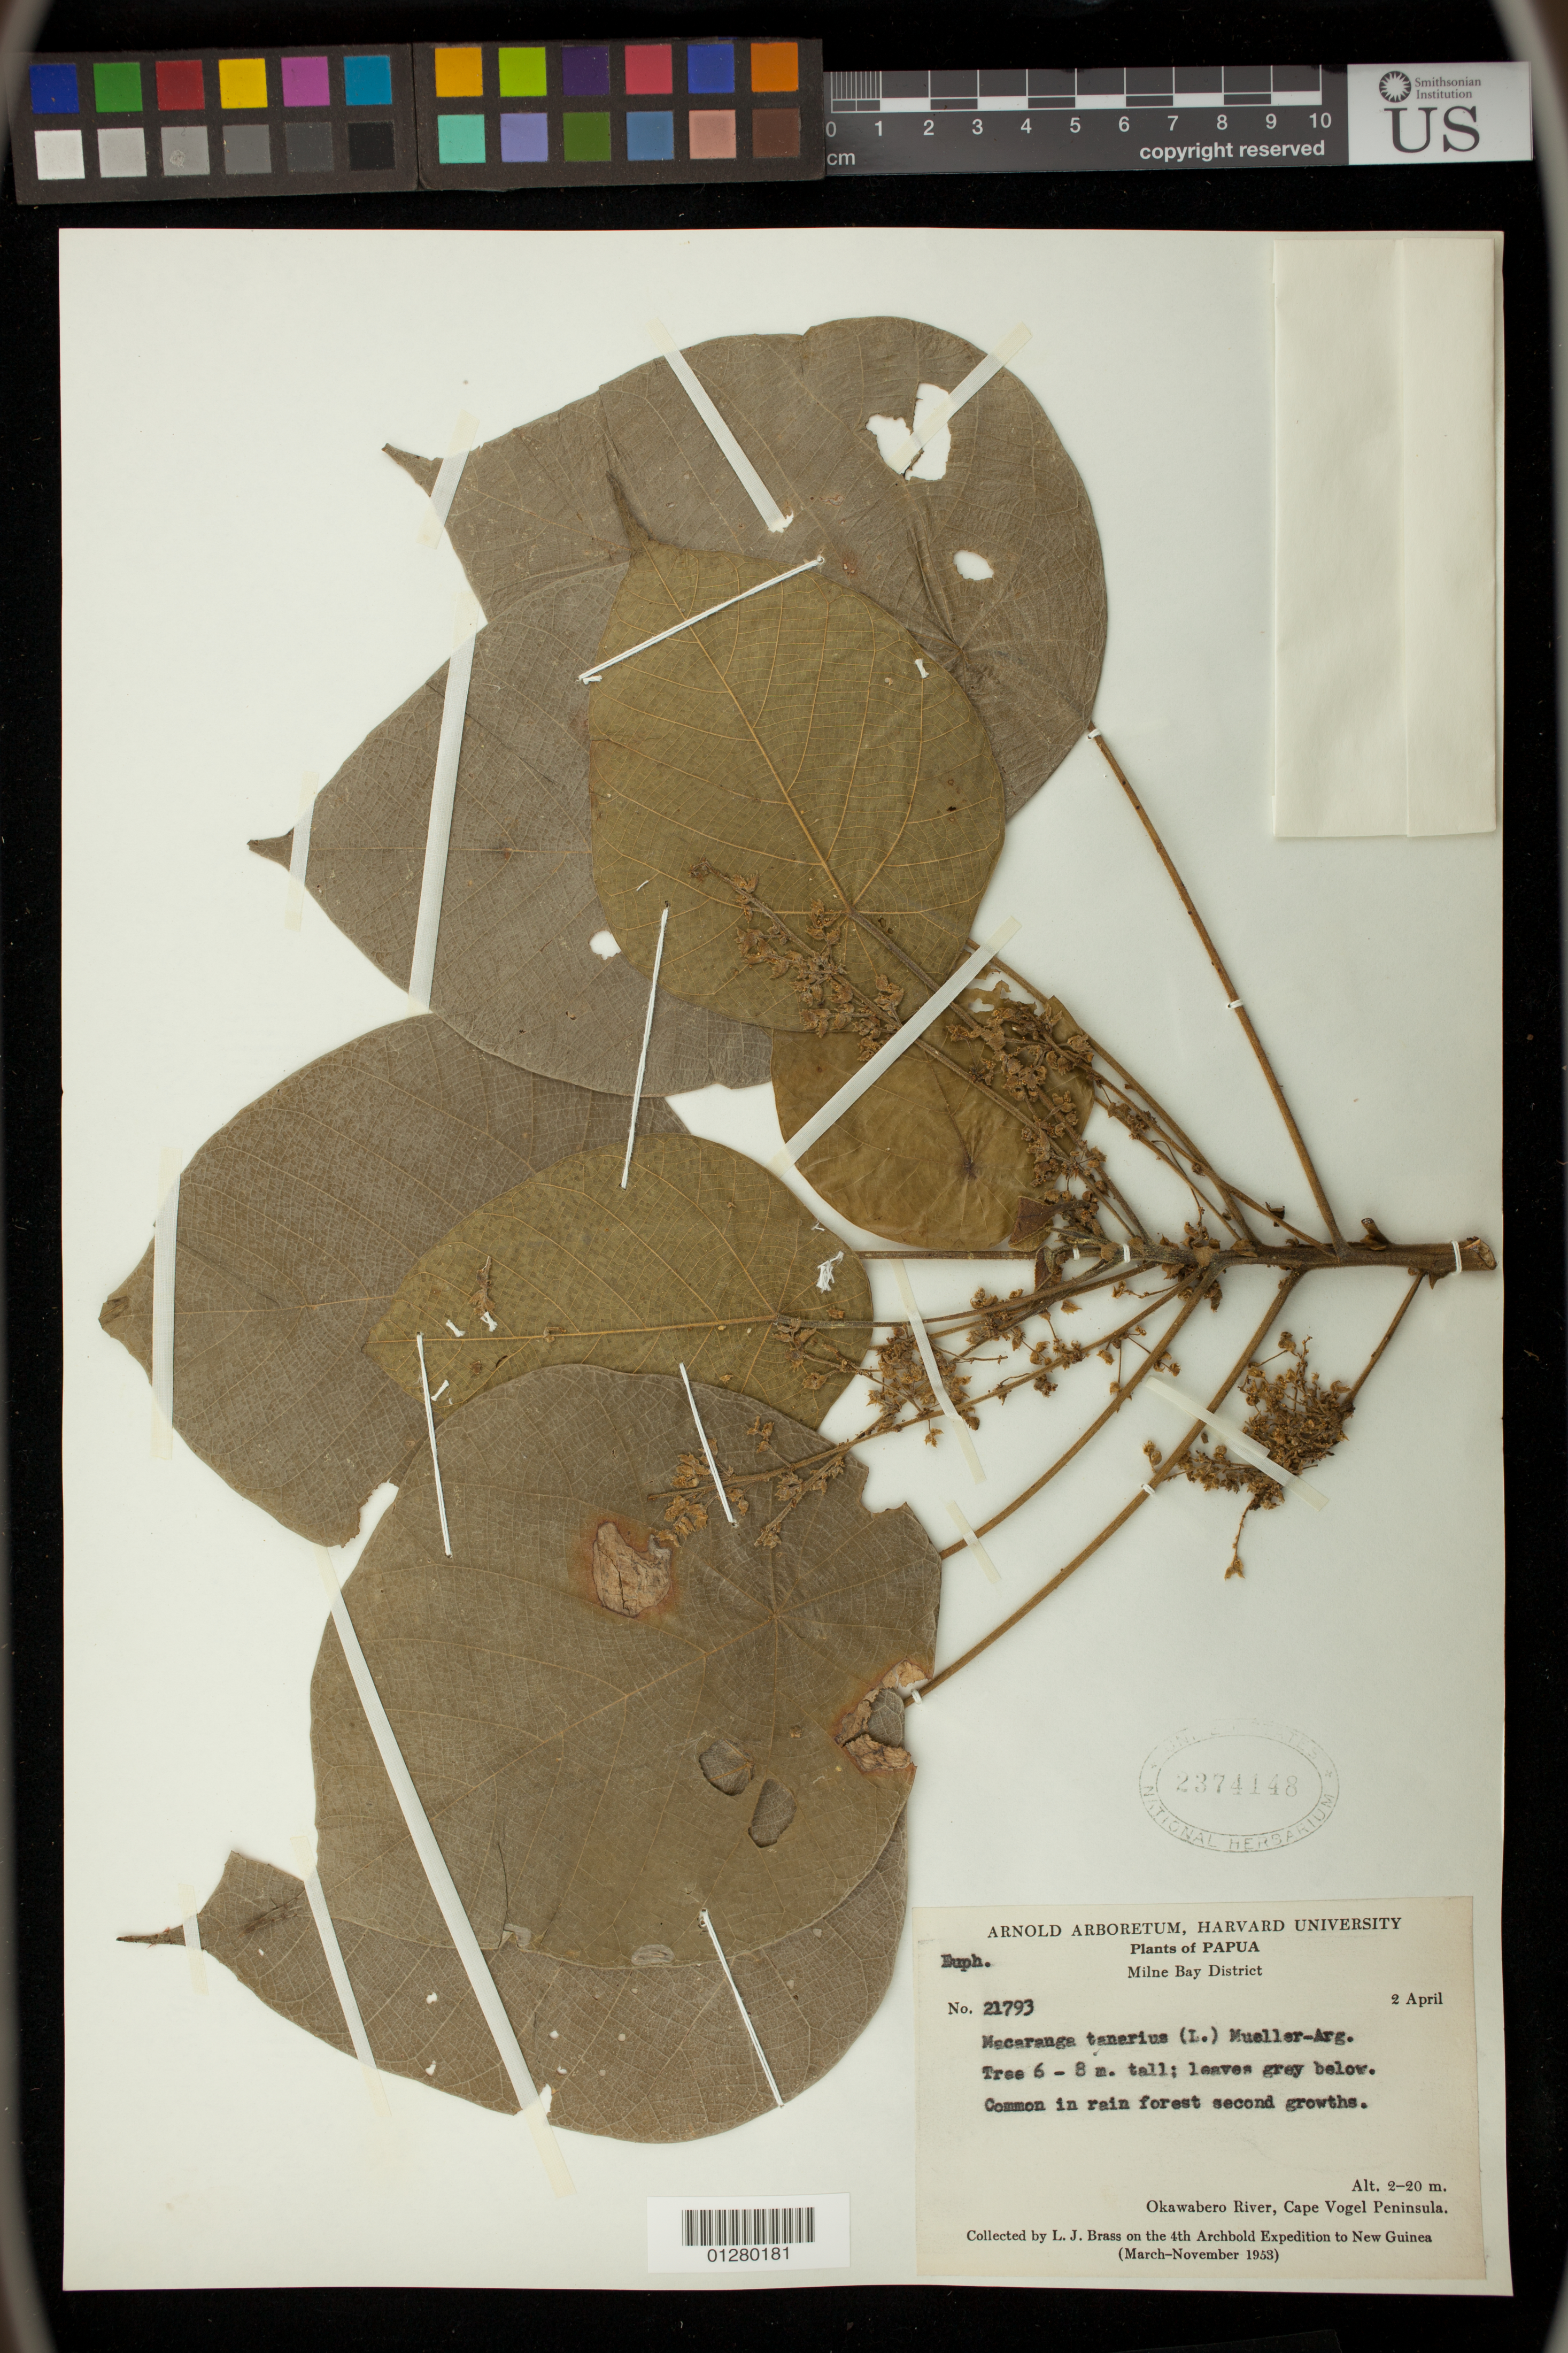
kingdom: Plantae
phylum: Tracheophyta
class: Magnoliopsida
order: Malpighiales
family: Euphorbiaceae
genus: Macaranga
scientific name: Macaranga tanarius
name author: (L.) Müll. Arg.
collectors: L. J. Brass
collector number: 21793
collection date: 1953-04-02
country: Papua New Guinea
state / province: Milne Bay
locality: Okawabero River, Cape Vogel Peninsula.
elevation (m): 2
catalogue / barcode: US 2374148